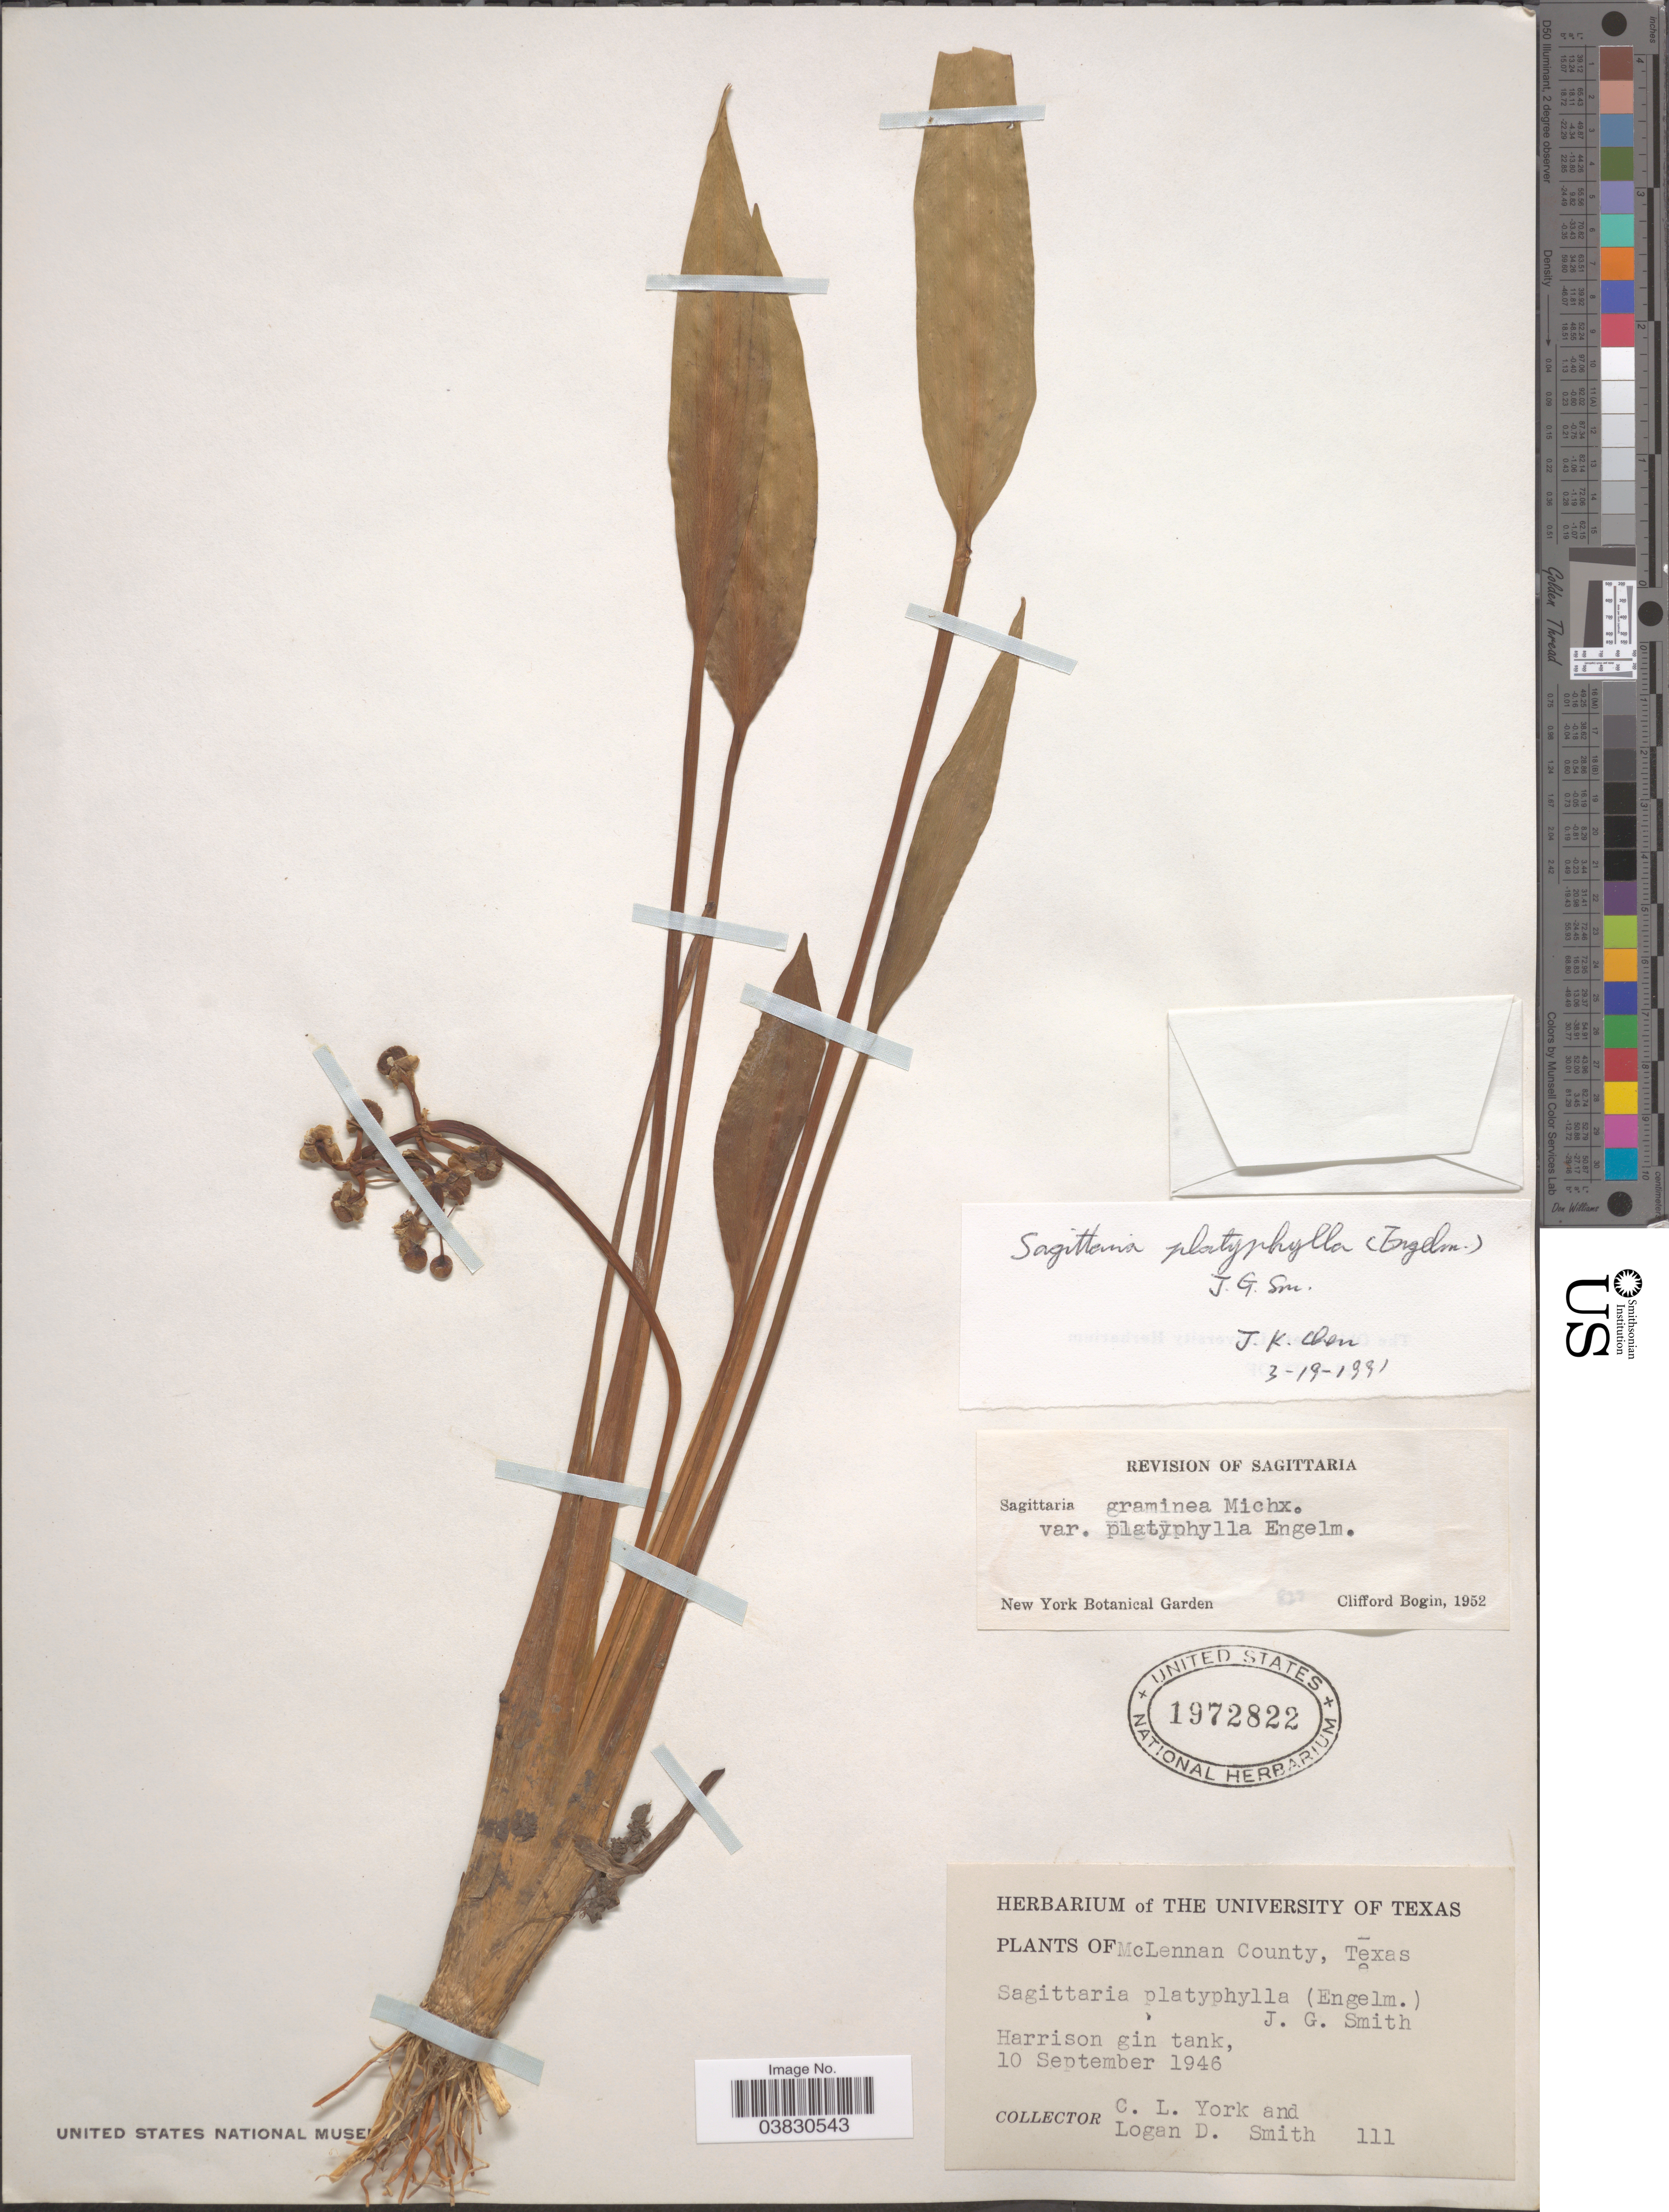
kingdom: Plantae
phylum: Tracheophyta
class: Liliopsida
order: Alismatales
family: Alismataceae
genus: Sagittaria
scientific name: Sagittaria platyphylla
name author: (Englem.) J.G. Sm.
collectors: C. L. York & L. Smith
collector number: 111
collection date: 1946-09-10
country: United States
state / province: Texas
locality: McLennan County. Harrison gin tank.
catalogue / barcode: US 1972822